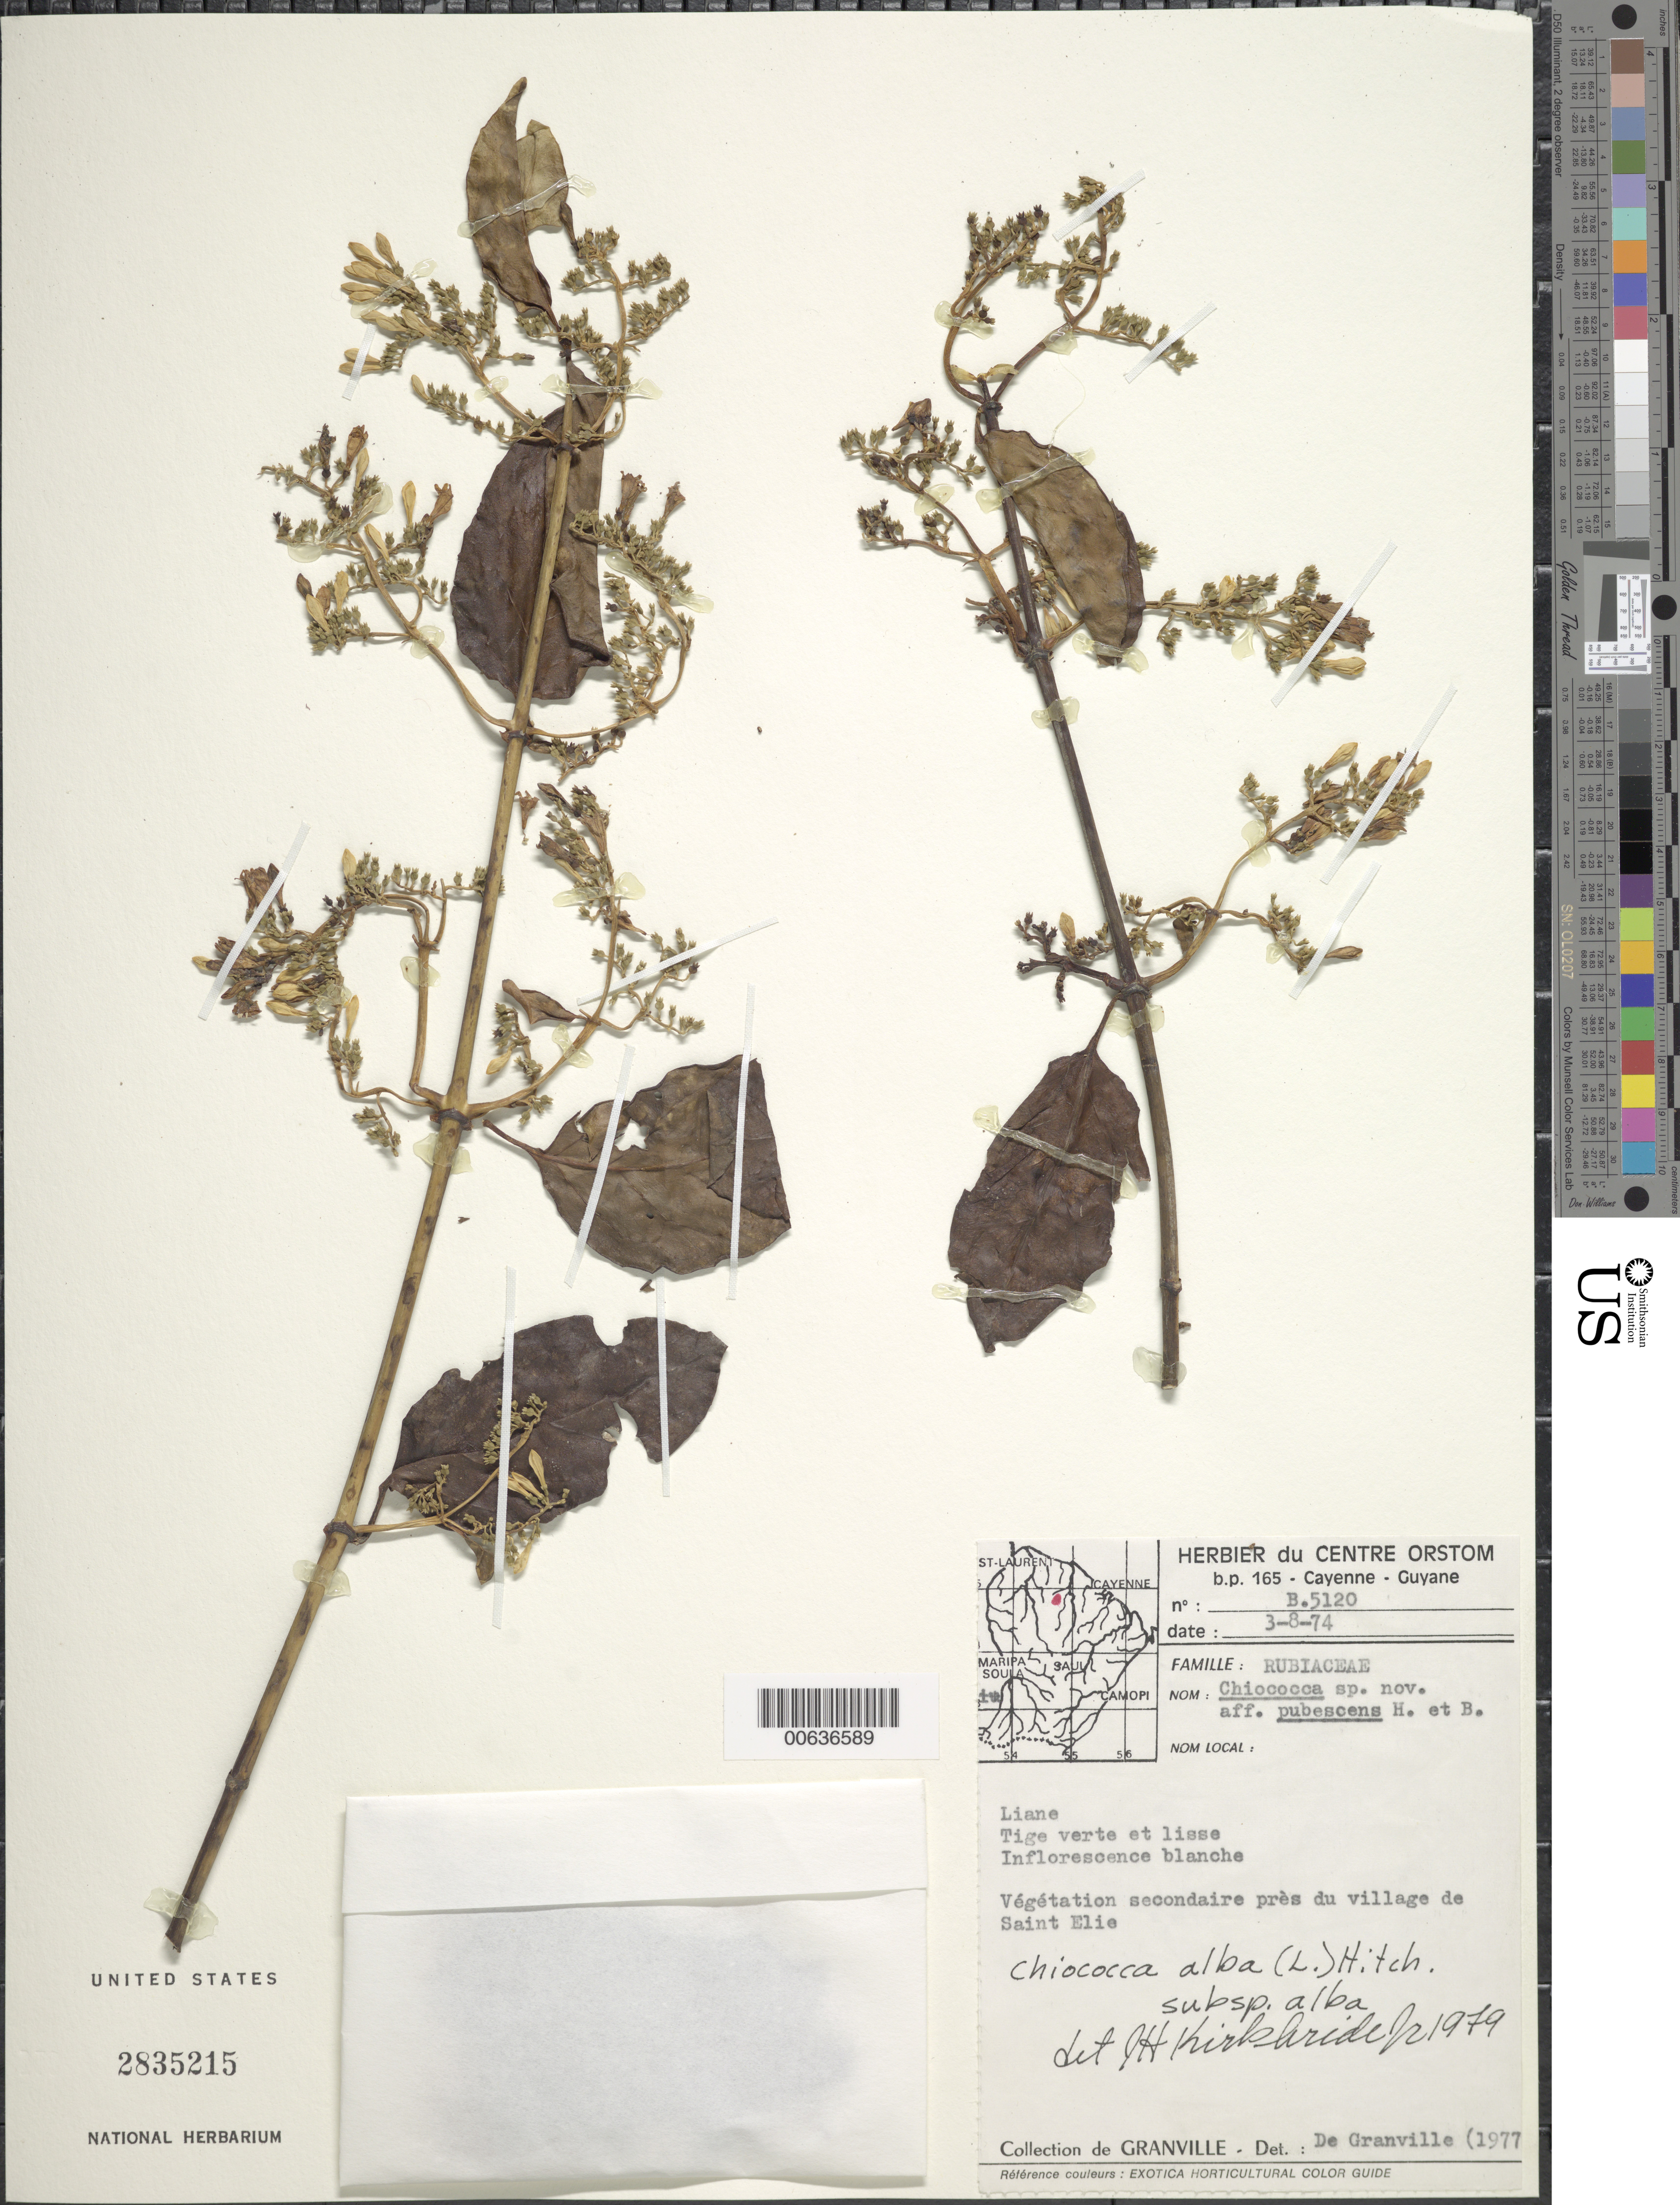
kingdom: Plantae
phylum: Tracheophyta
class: Magnoliopsida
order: Gentianales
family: Rubiaceae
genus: Chiococca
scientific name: Chiococca alba subsp. alba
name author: (L.) Hitchc.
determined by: Kirkbride, J. H.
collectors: J.-J. de Granville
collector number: B 5120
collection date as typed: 3-Aug-74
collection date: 1974-08-03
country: French Guiana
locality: Saint-Élie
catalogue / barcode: US 2835215